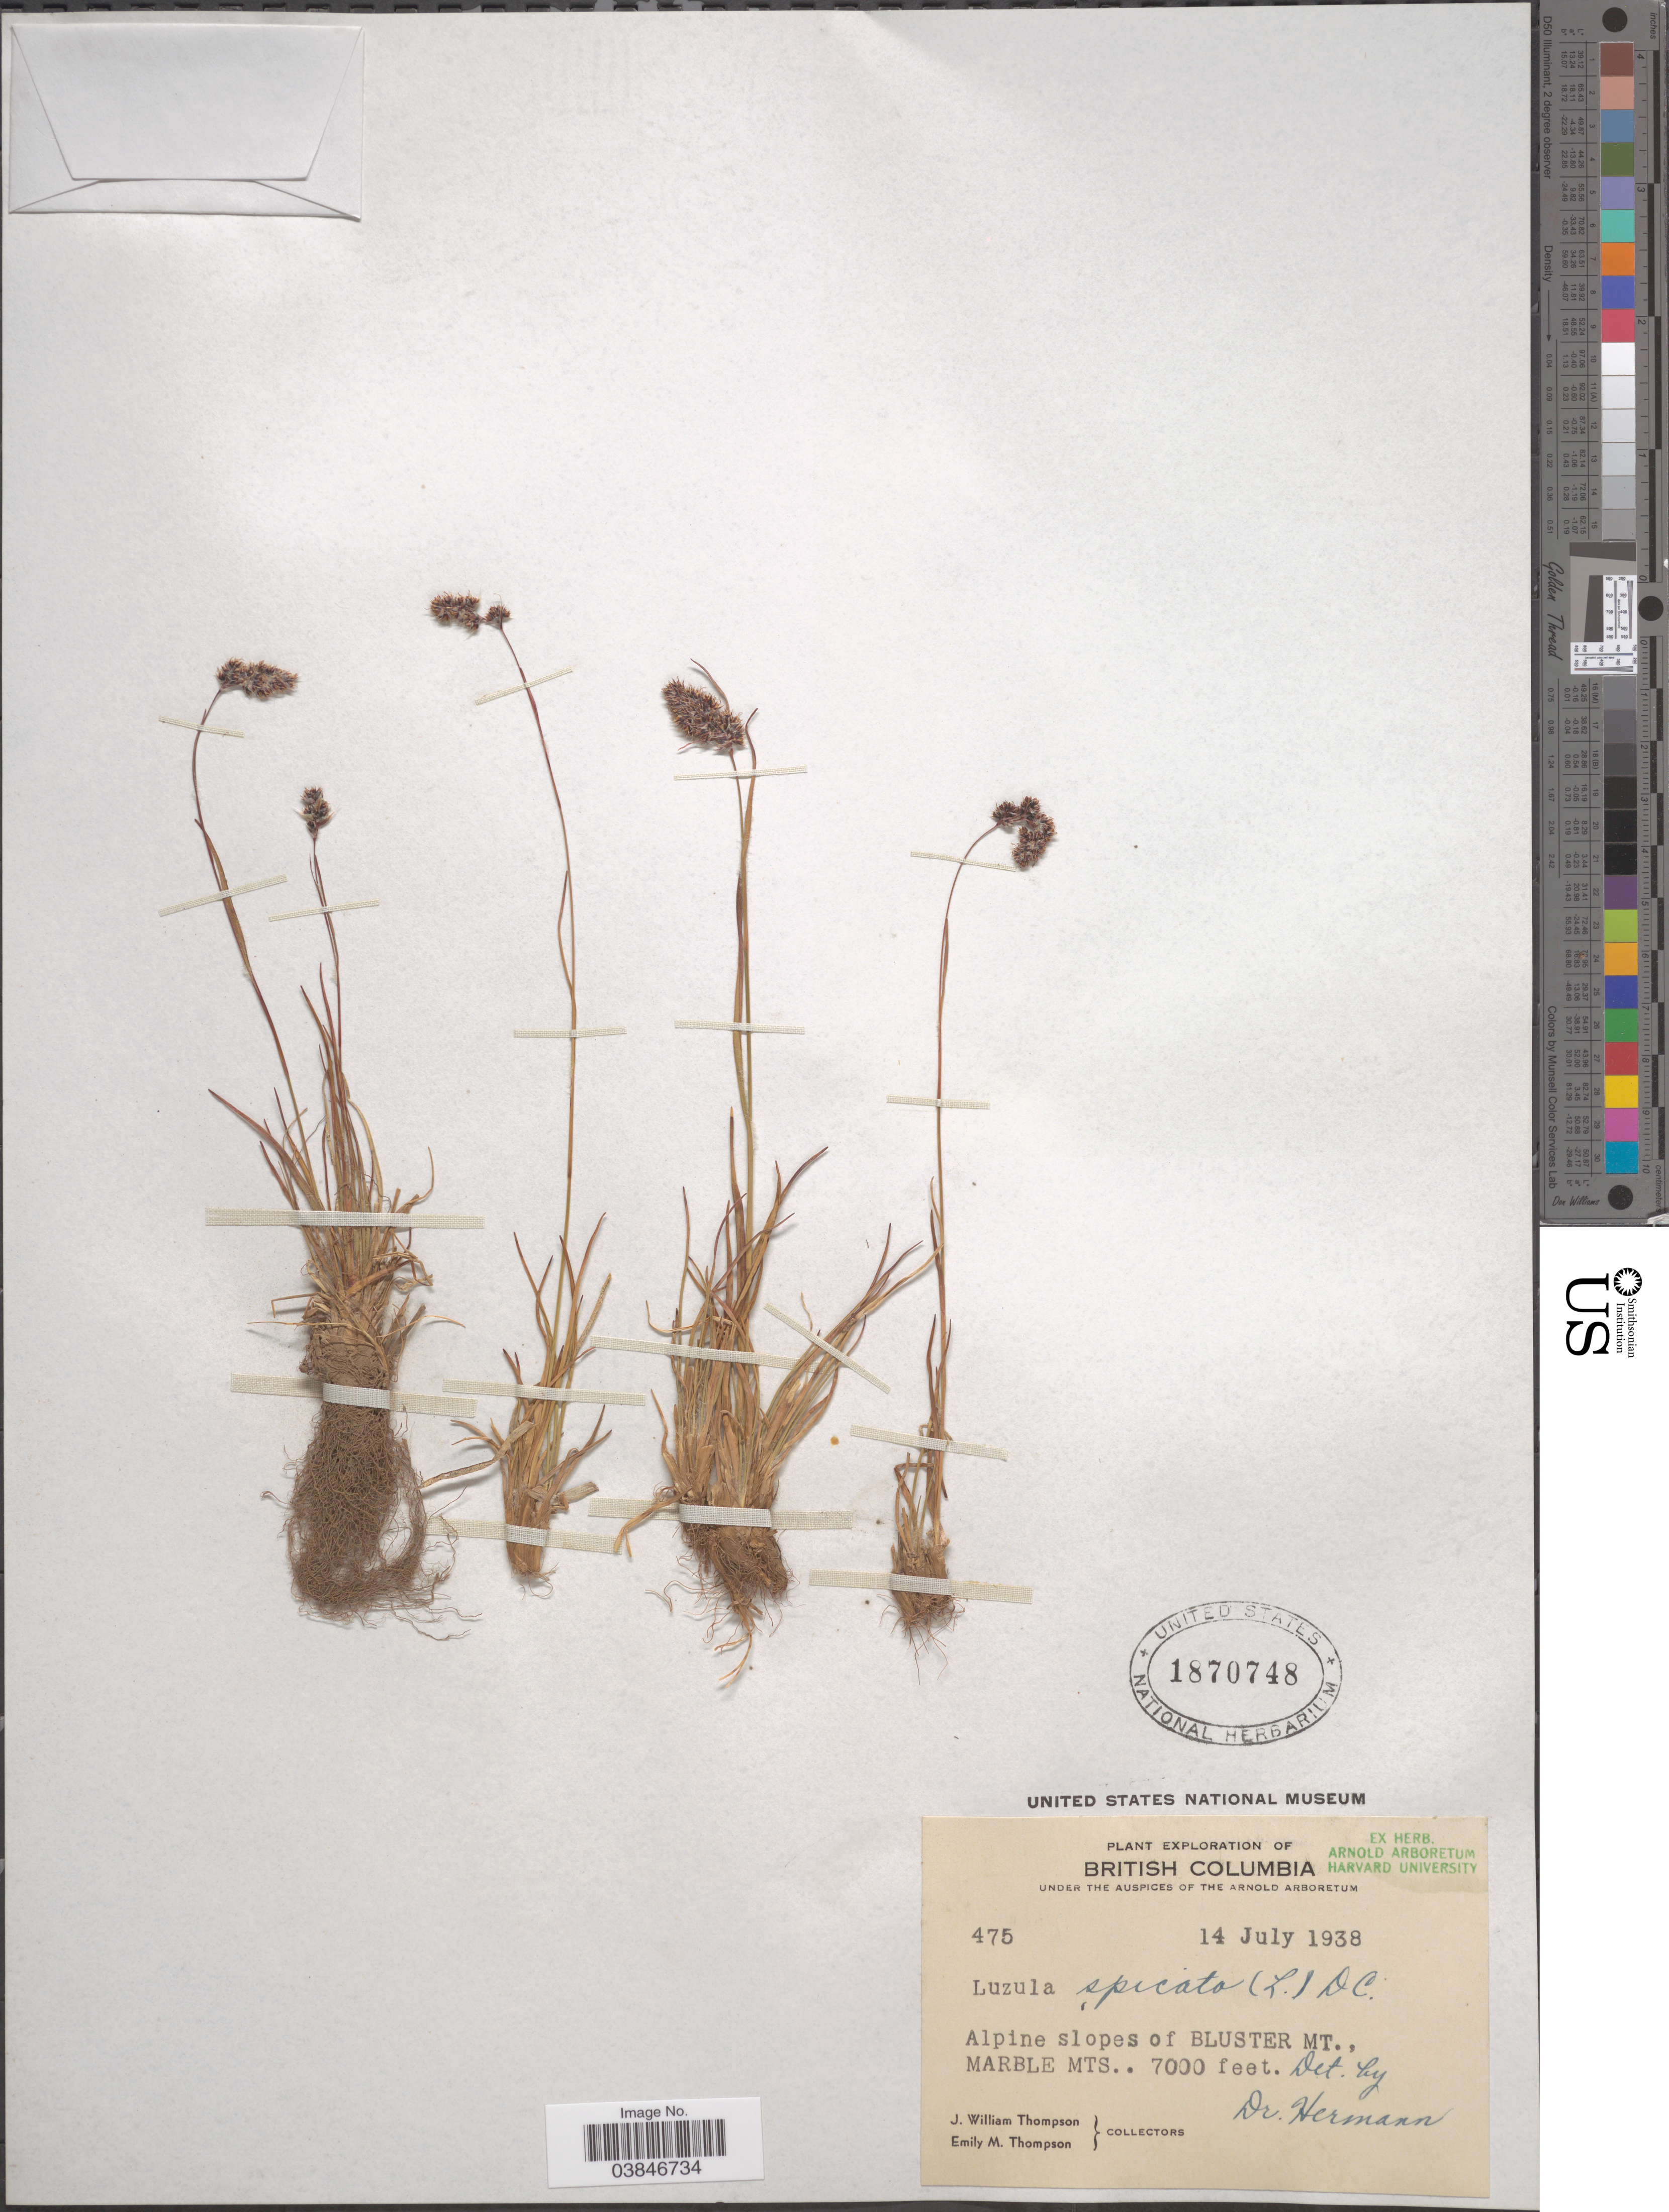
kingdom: Plantae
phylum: Tracheophyta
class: Liliopsida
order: Poales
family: Juncaceae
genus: Luzula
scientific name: Luzula spicata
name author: (L.) DC.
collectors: J. W. Thompson & E. M. Thompson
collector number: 475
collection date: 1938-07-14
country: Canada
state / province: British Columbia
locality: Alpine slopes of Bluster Mt., Marble Mts.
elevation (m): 2134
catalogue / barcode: US 1870748